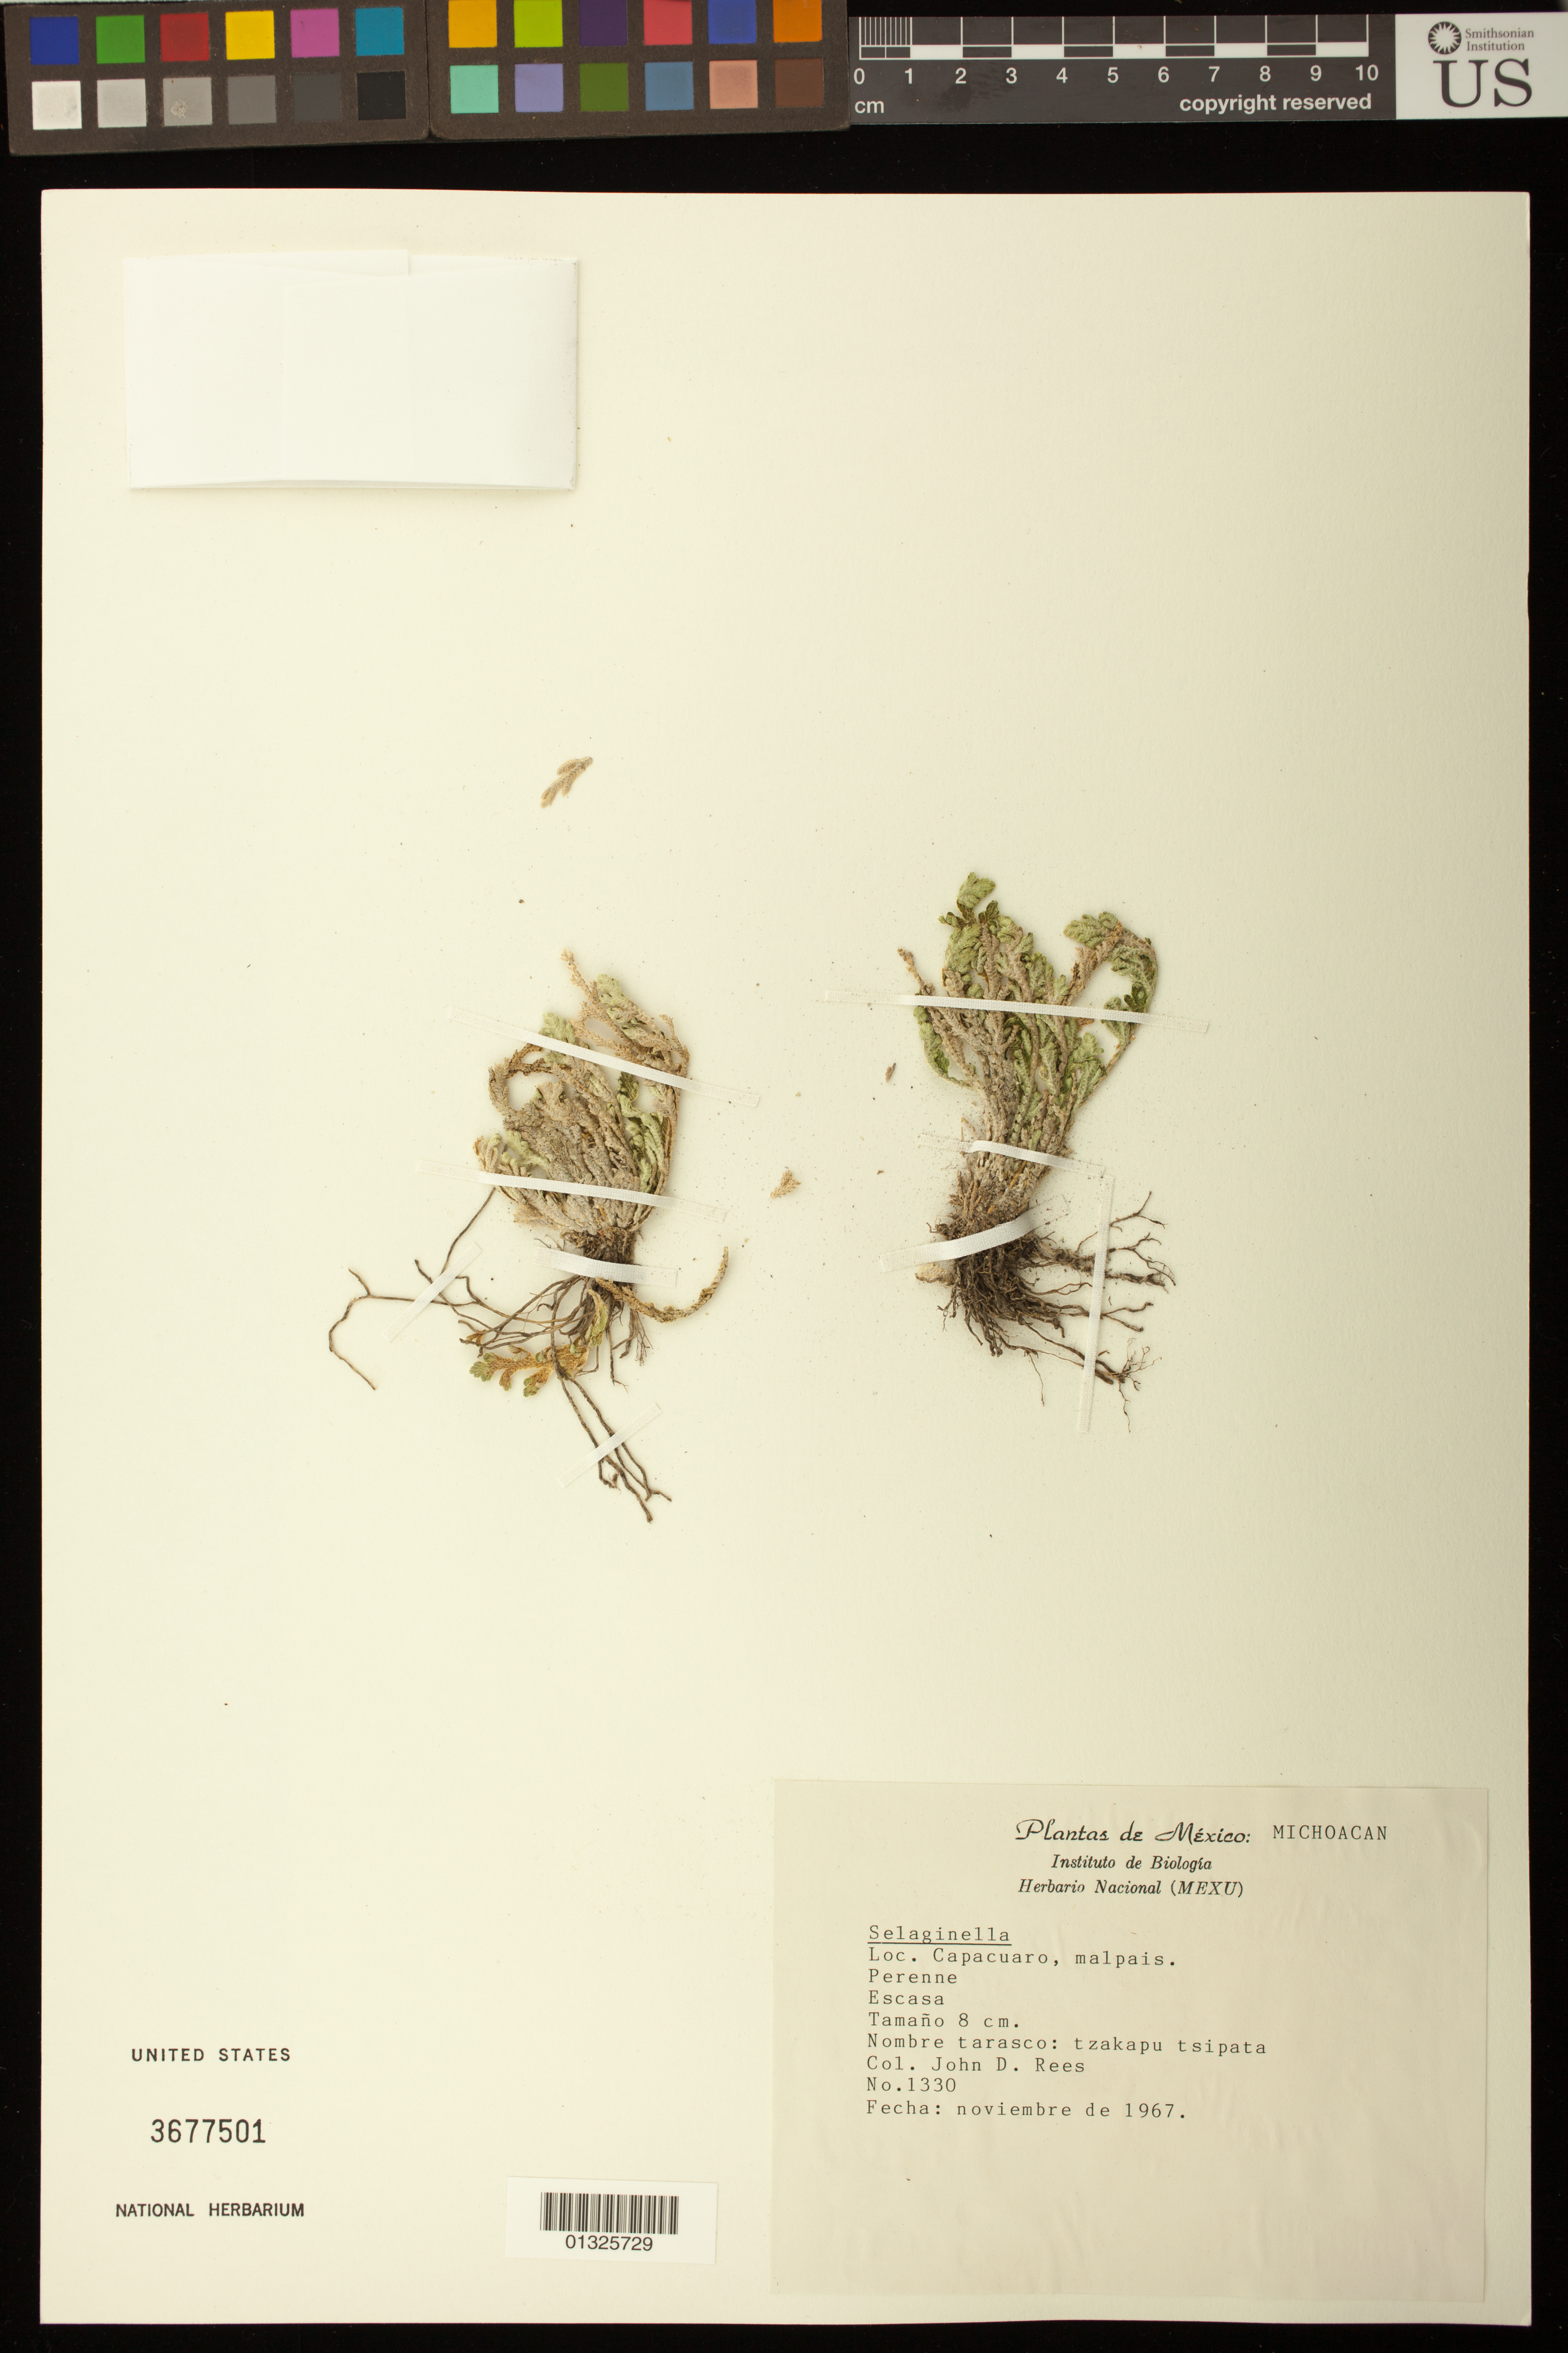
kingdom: Plantae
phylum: Tracheophyta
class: Lycopodiopsida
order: Selaginellales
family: Selaginellaceae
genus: Selaginella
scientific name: Selaginella sp.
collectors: J. Rees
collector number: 1330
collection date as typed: noviembre de 1967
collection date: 1967-11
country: Mexico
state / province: Michoacán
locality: Capacuaro, malpais.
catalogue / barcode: US 3677501